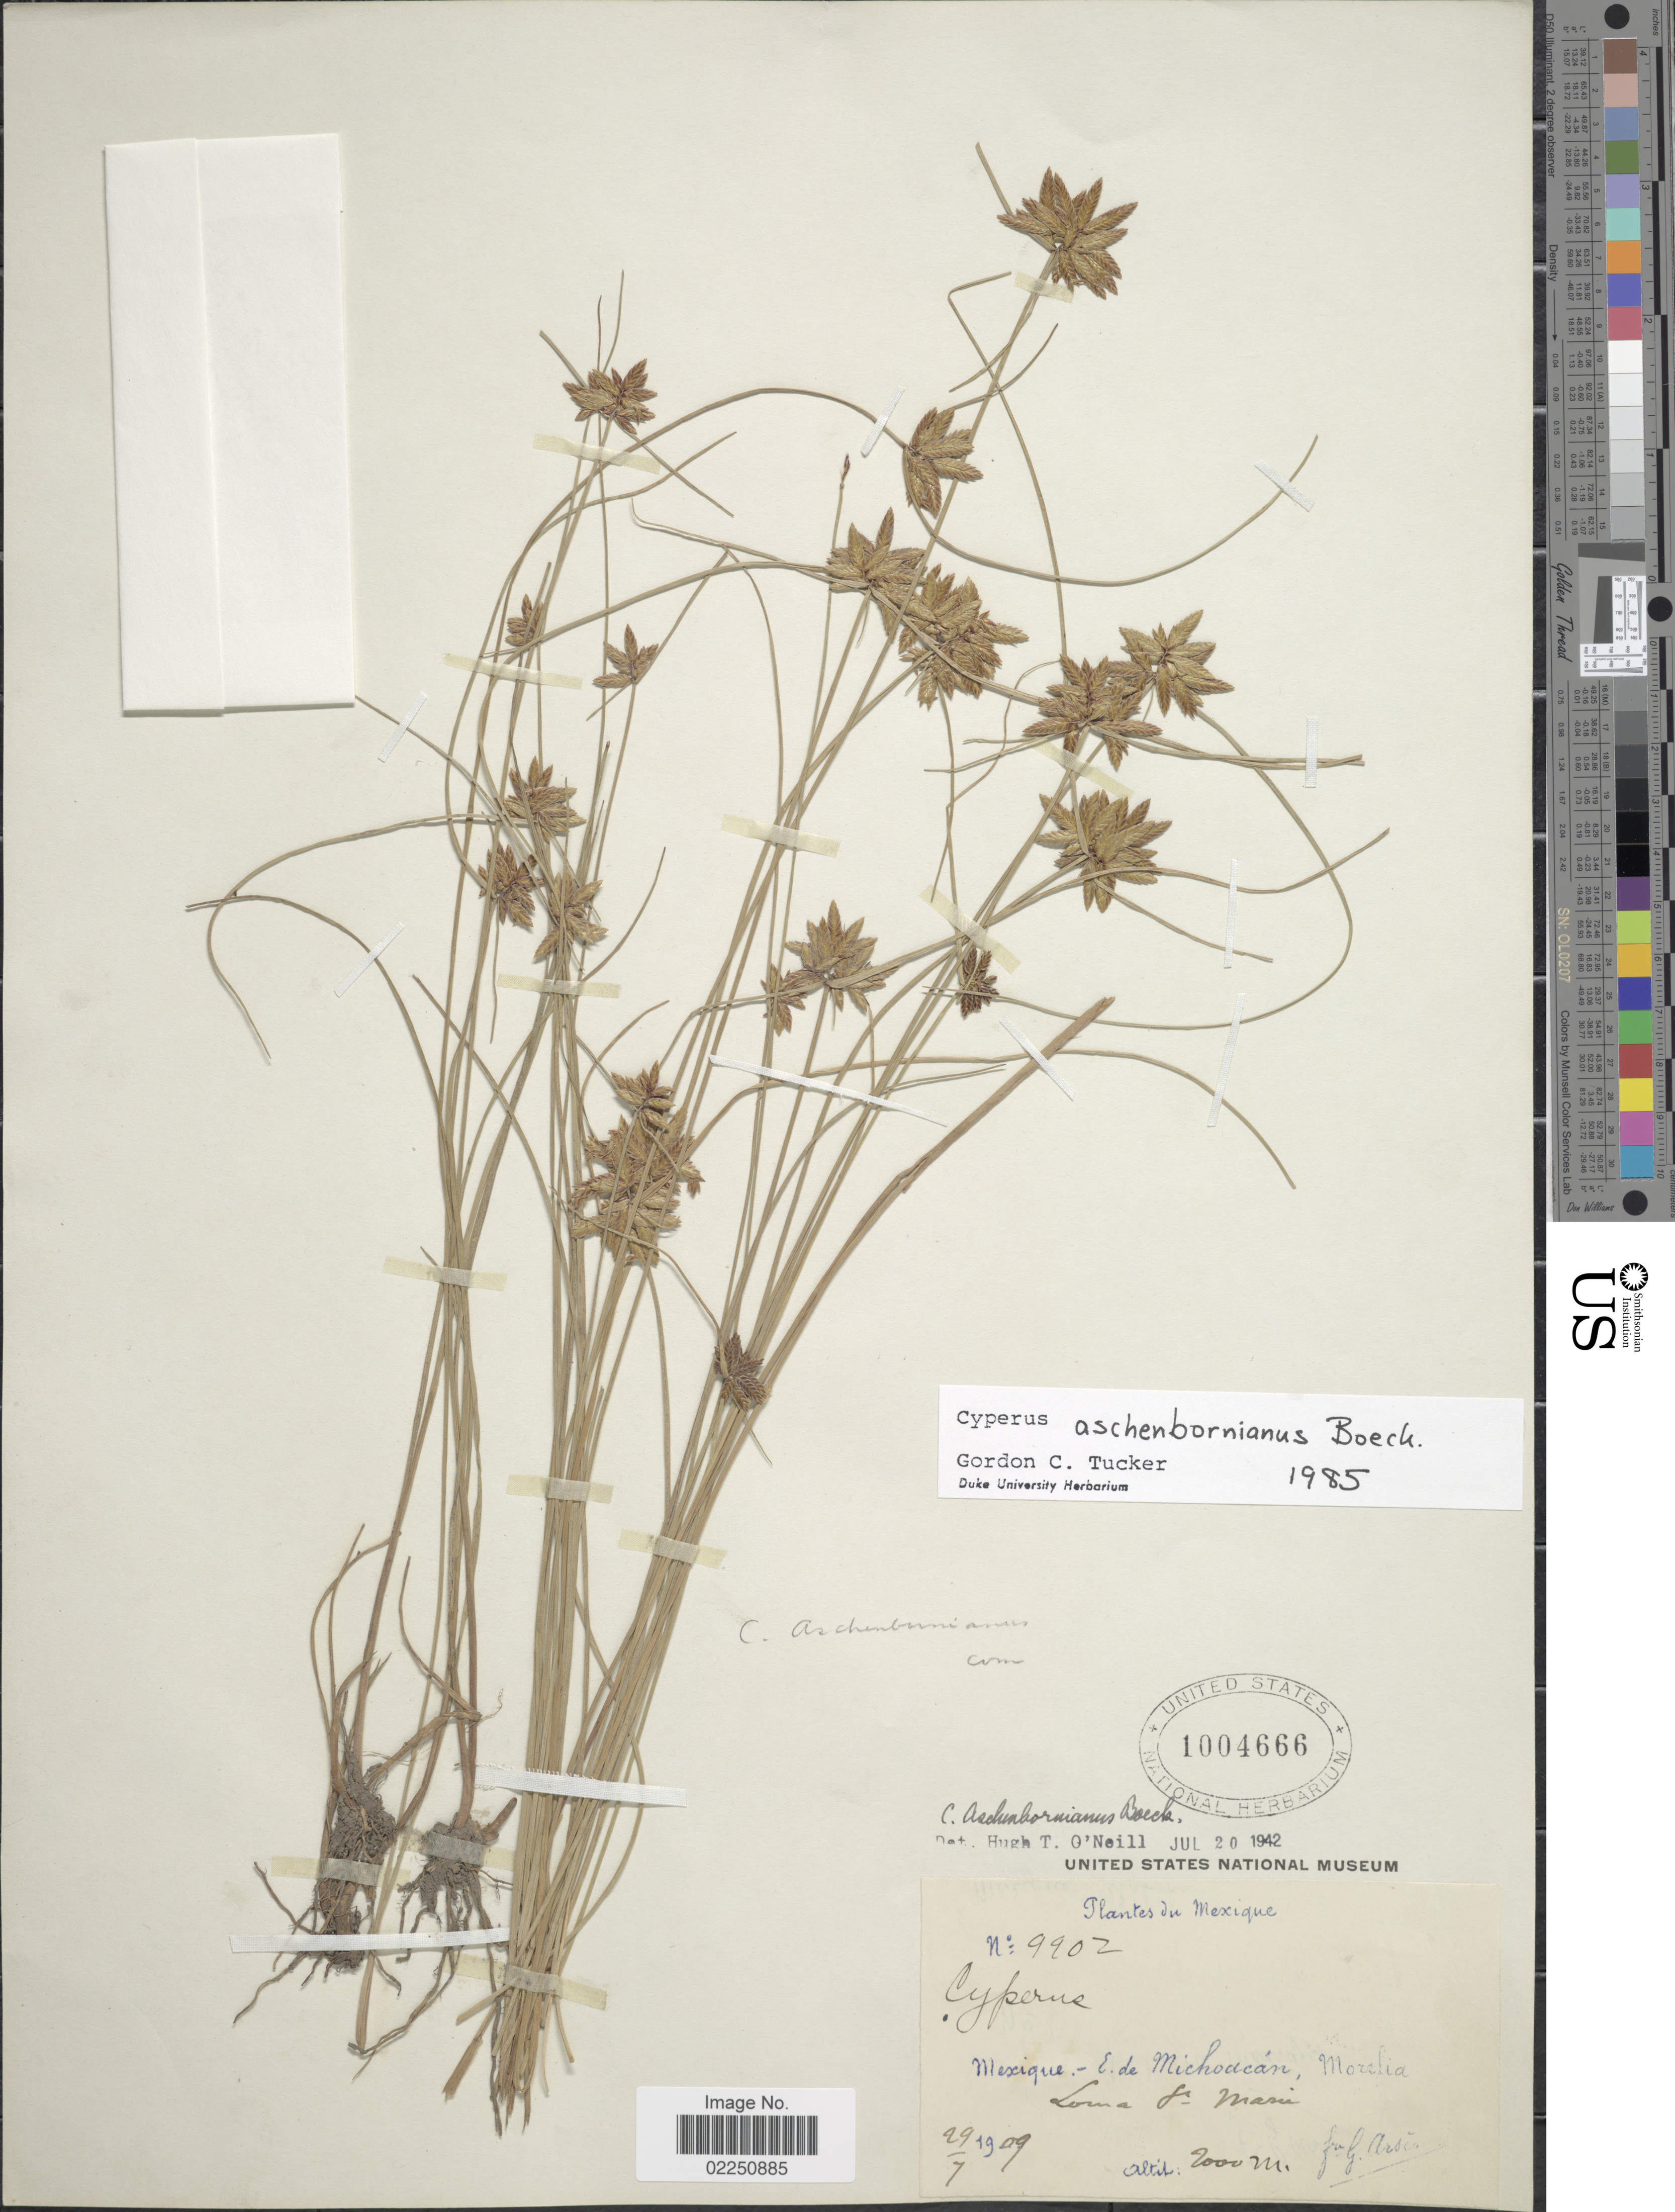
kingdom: Plantae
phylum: Tracheophyta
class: Liliopsida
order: Poales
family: Cyperaceae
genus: Cyperus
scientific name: Cyperus aschenbornianus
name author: Boeckeler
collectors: Bro. G. Arsène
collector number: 9902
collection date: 1909-07-29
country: Mexico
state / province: Michoacán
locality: Mexique. E. de Michoacan, Morelia. Loma Sa Maria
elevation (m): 2000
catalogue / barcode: US 1004666